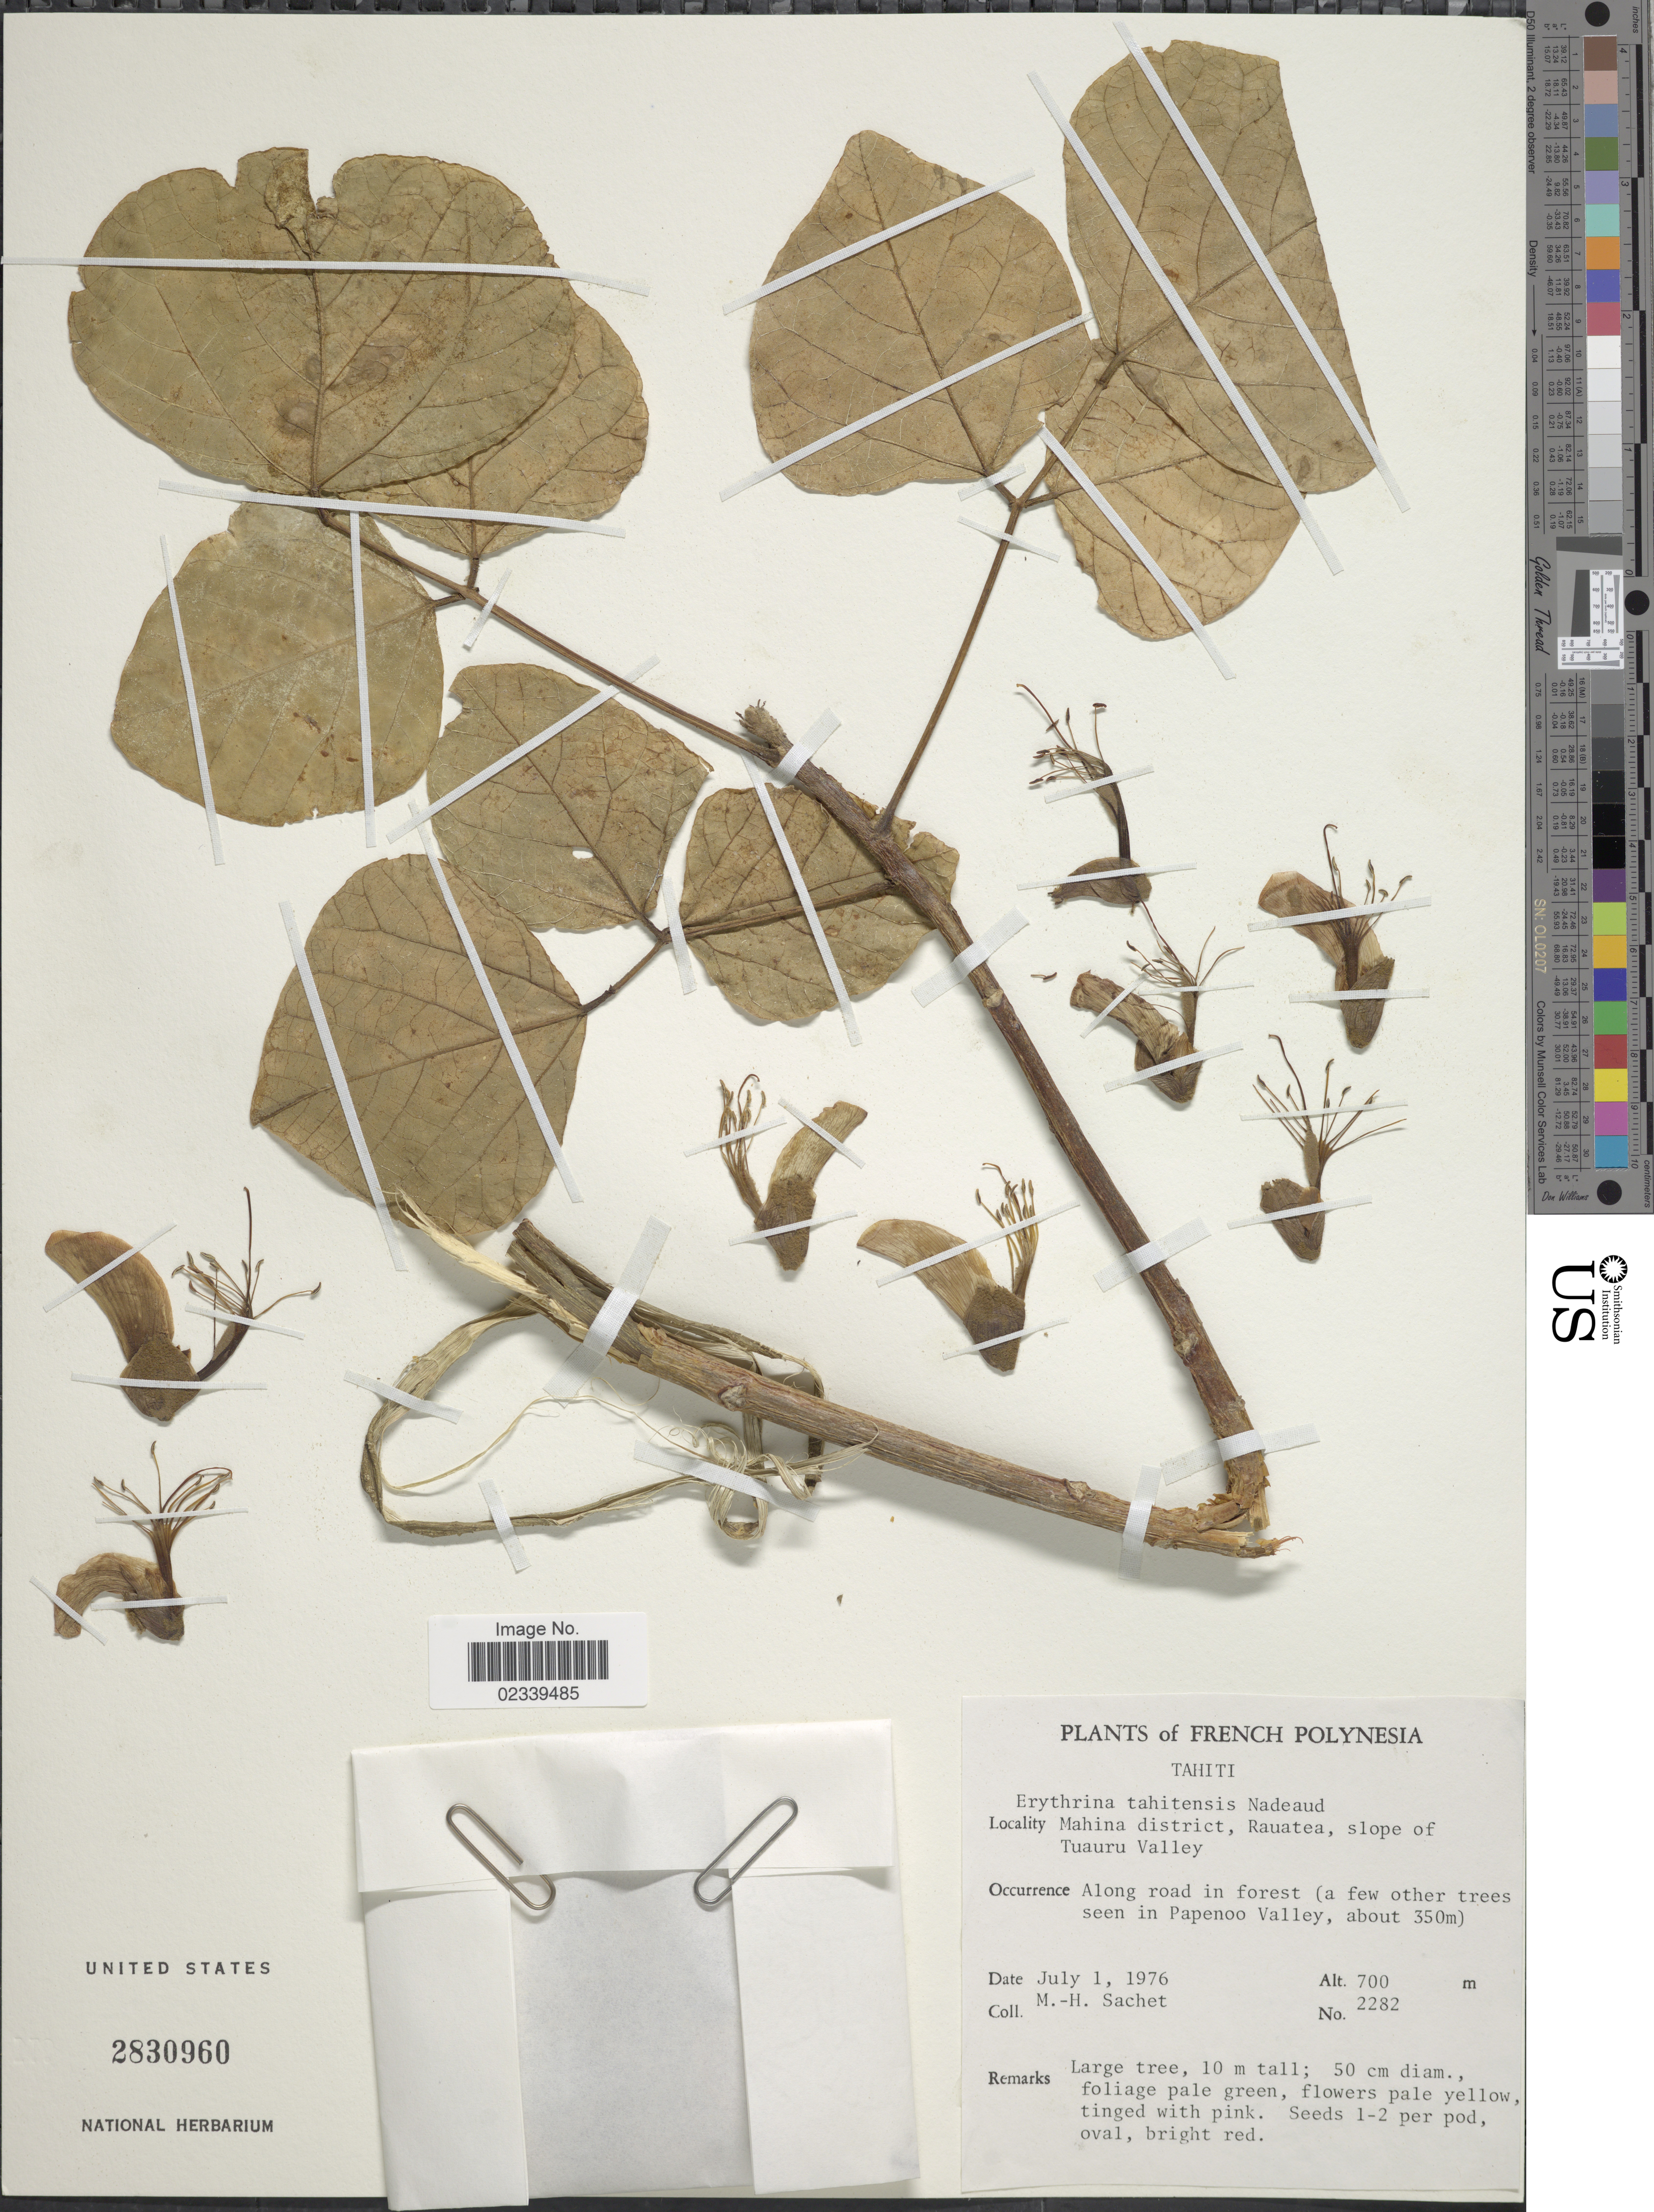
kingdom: Plantae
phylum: Tracheophyta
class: Magnoliopsida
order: Fabales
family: Fabaceae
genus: Erythrina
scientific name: Erythrina tahitensis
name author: Nadeaud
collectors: M.-H. Sachet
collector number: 2282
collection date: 1976-07-01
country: French Polynesia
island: Tahiti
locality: Tahiti, Mahina district, Rauatea, slope of Tuauru Valley. Along road in forest (a few other trees seen in Papenoo Valley, about 350m) [unsure placement]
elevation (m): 700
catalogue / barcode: US 2830960